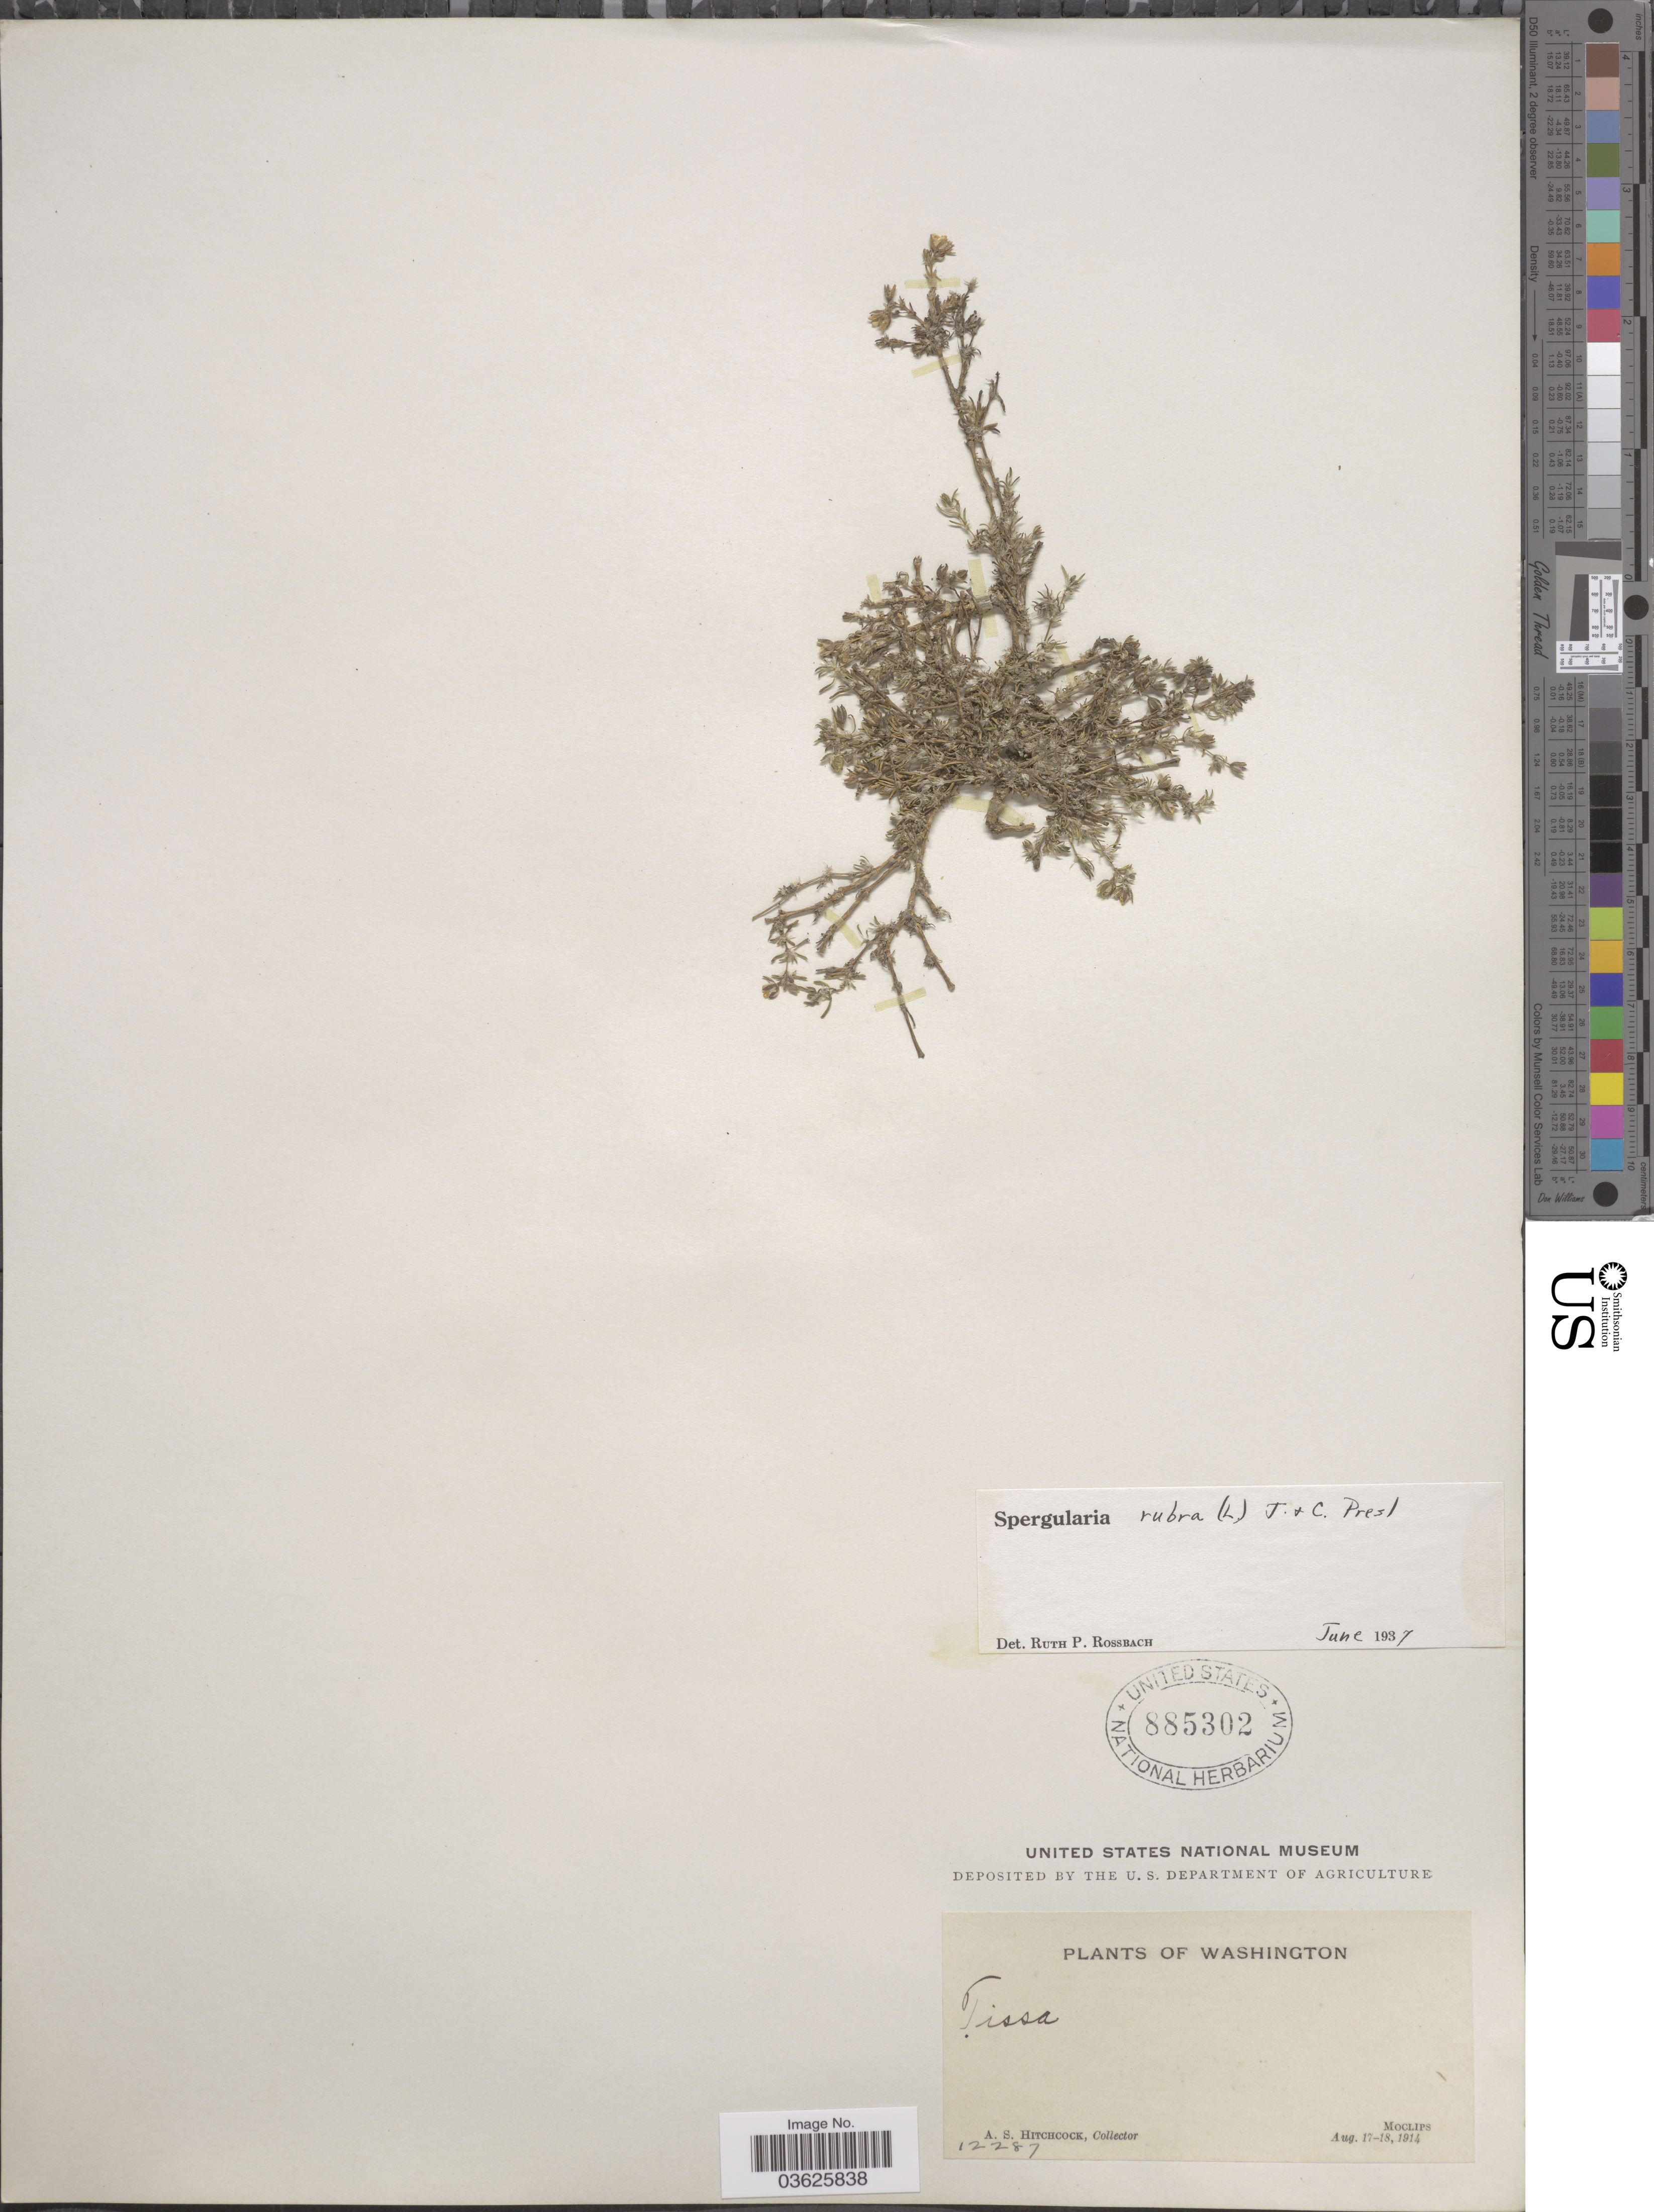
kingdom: Plantae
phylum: Tracheophyta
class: Magnoliopsida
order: Caryophyllales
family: Caryophyllaceae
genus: Spergularia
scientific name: Spergularia rubra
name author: (L.) J. Presl & C. Presl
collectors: A. S. Hitchcock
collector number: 12287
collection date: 1914-08-17/1914-08-18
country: United States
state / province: Washington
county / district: Grays Harbor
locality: Moclips.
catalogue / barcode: US 885302